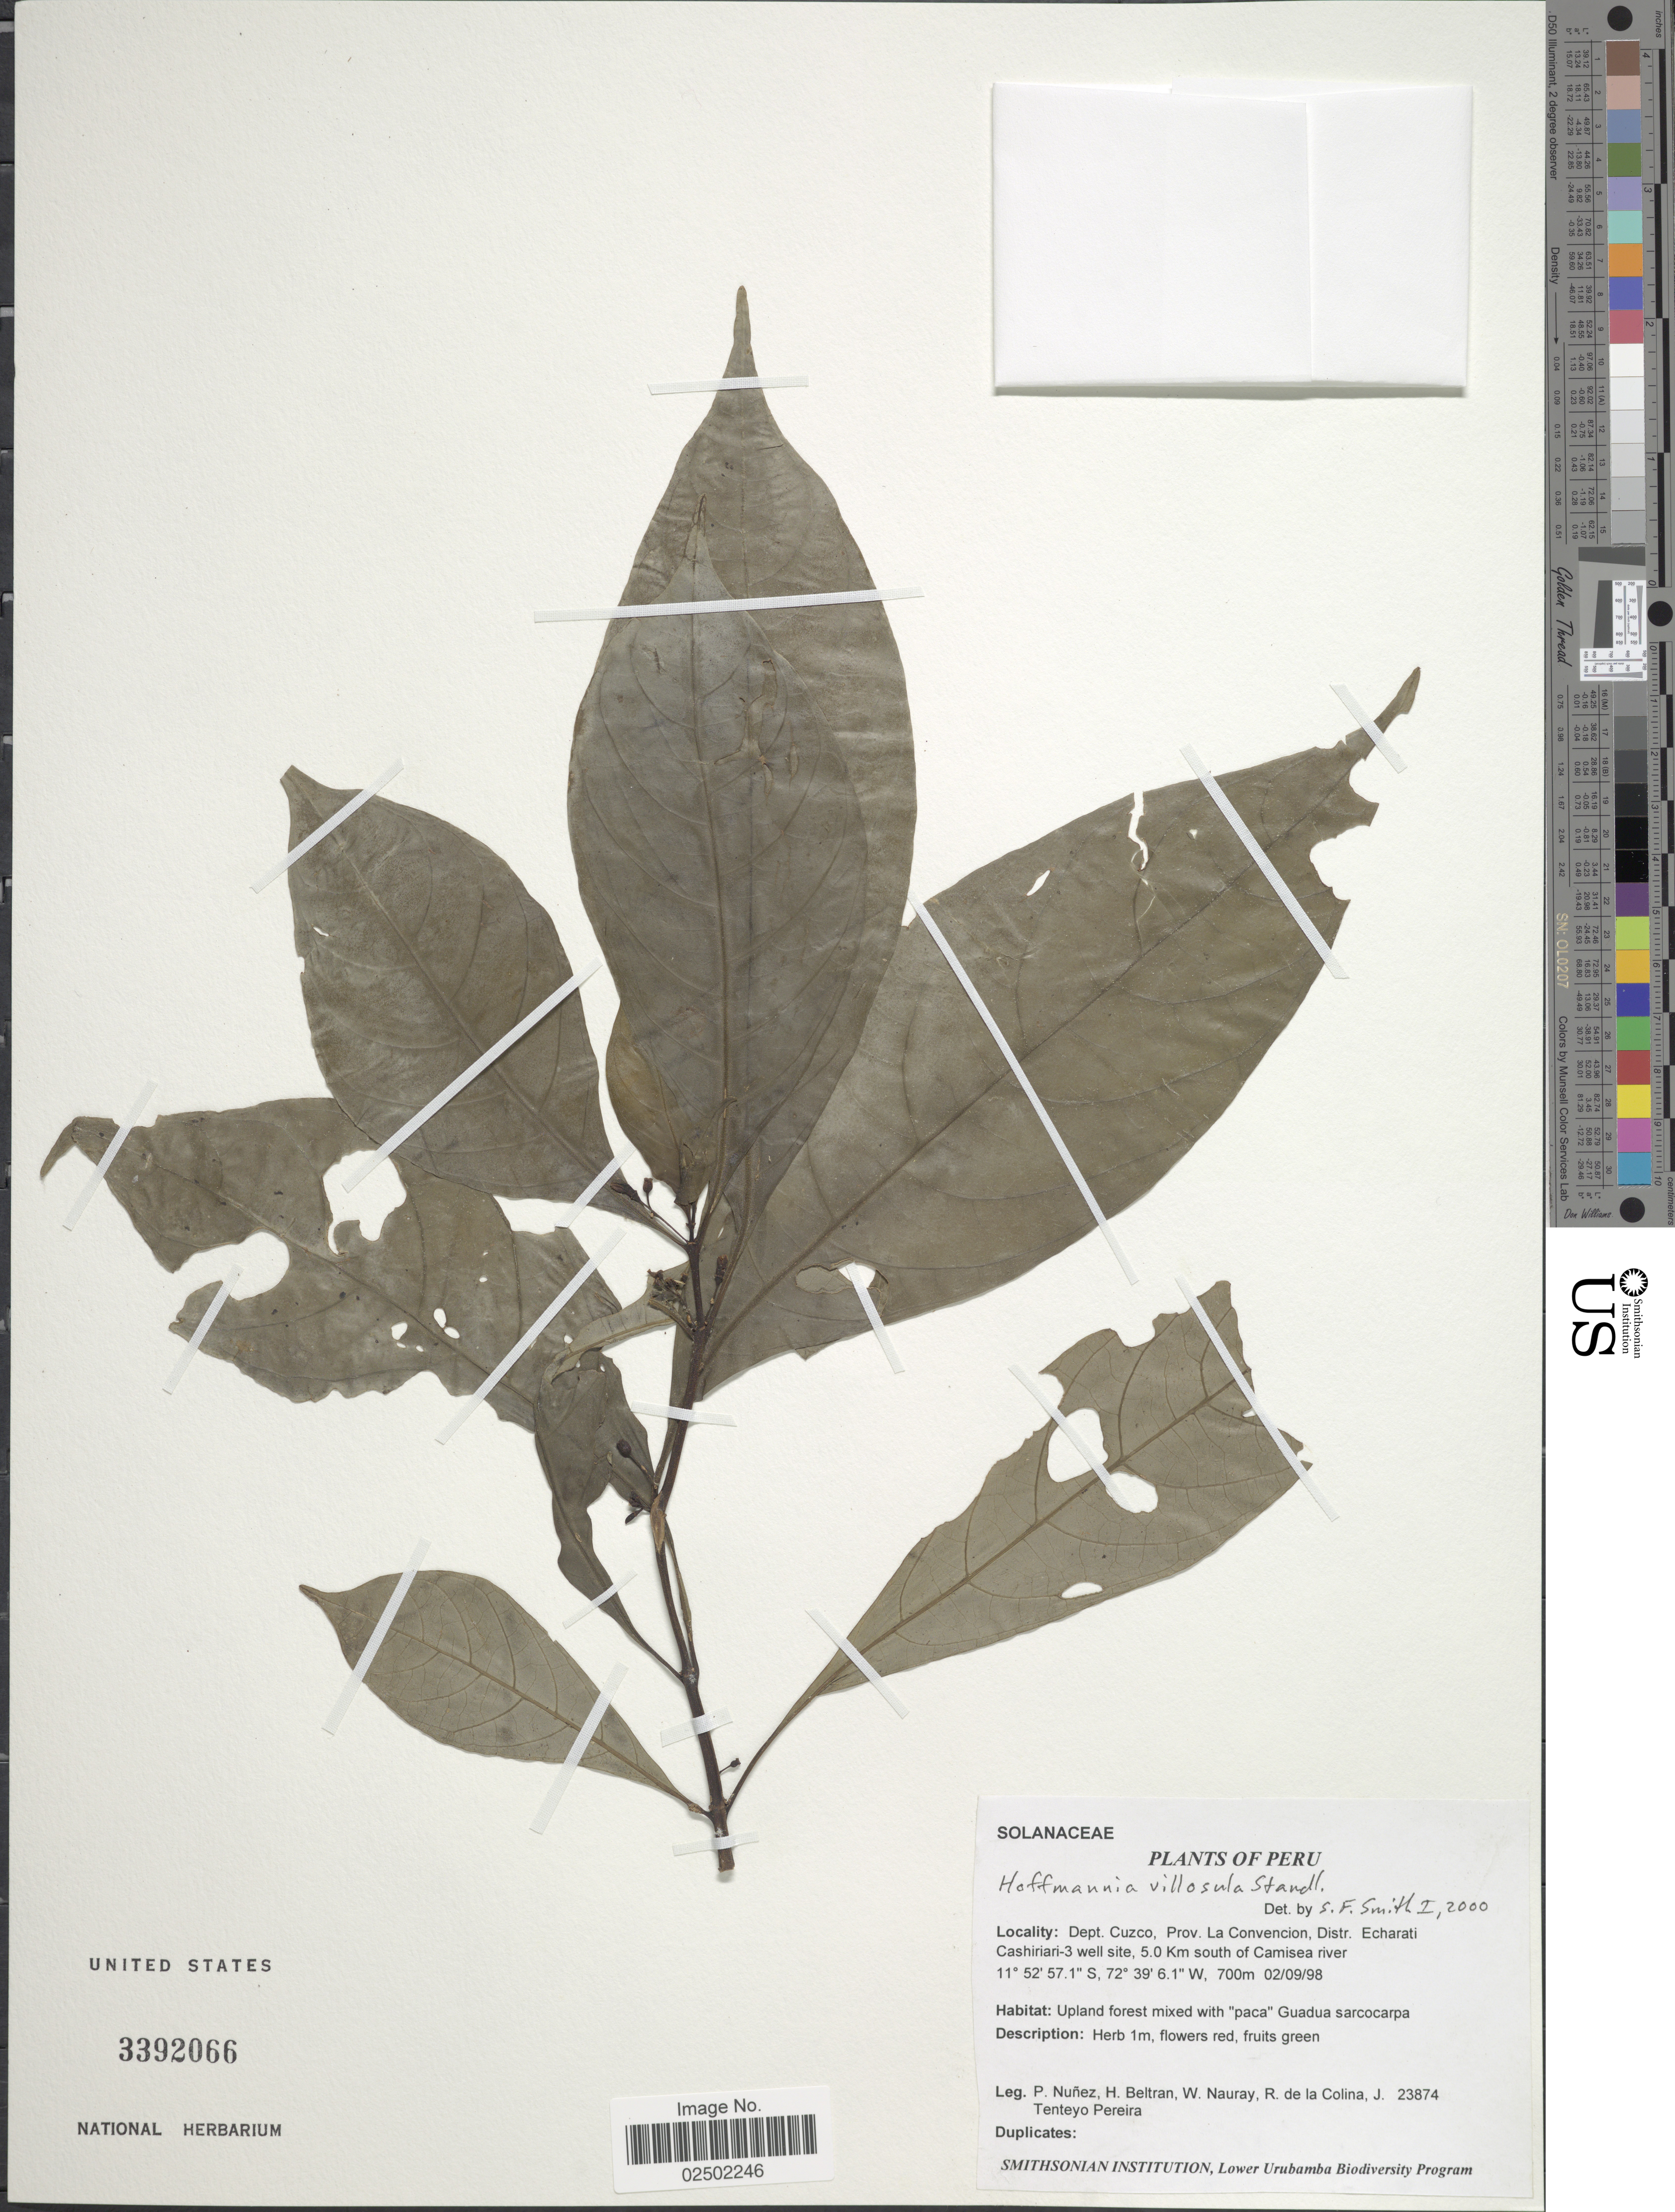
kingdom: Plantae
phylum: Tracheophyta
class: Magnoliopsida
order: Gentianales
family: Rubiaceae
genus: Hoffmannia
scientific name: Hoffmannia villosula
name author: Standl.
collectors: P. Nuñez V., H. Beltran, W. Nauray, R. de La Colina & J. T. Pereira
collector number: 23874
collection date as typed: Transcribed d/m/y: 2/9/98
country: Peru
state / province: Cusco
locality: Dept. Cuzco, Prov. La Convencion, Distr. Echarati Cashiriari-3 well site, 5.0 km south of Camisea river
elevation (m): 700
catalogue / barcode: US 3392066